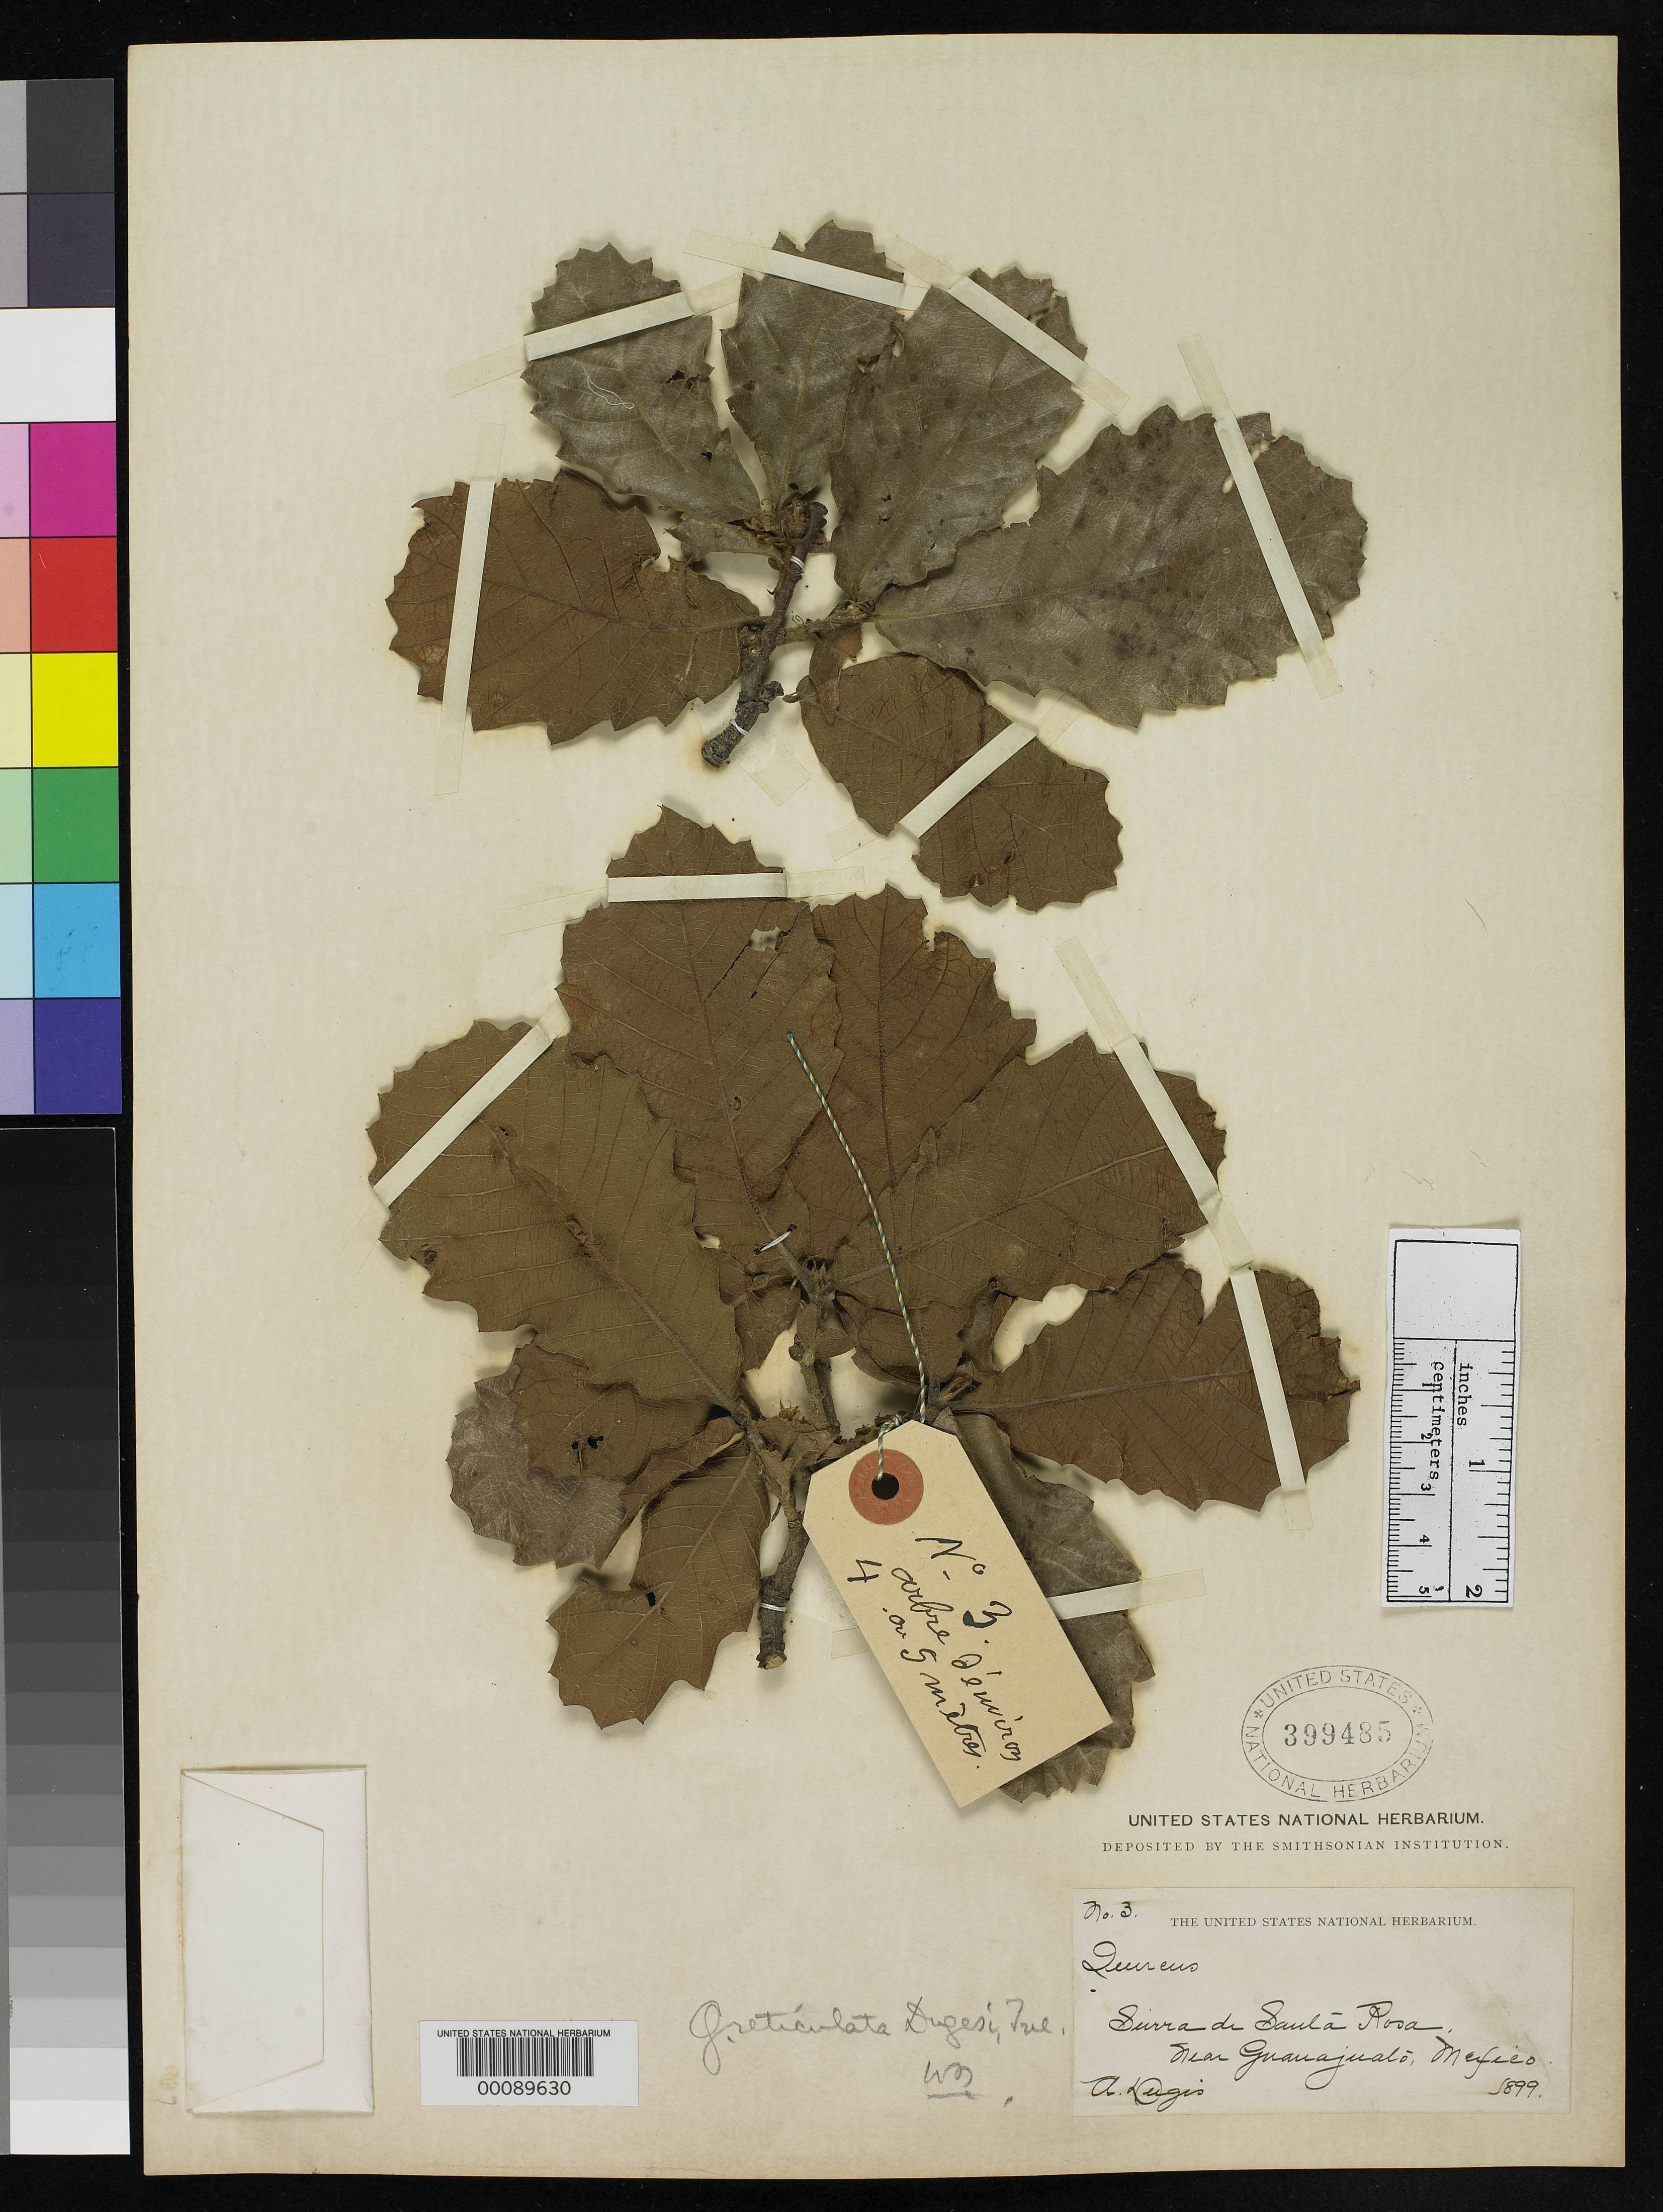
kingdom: Plantae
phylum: Tracheophyta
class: Magnoliopsida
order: Fagales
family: Fagaceae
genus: Quercus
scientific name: Quercus reticulata f. dugesii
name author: Trel.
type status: Isotype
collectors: A. Duges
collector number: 3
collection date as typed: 1899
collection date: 1899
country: Mexico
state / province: Guanajuato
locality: Sierra de Santa Rosa.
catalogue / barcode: US 399485